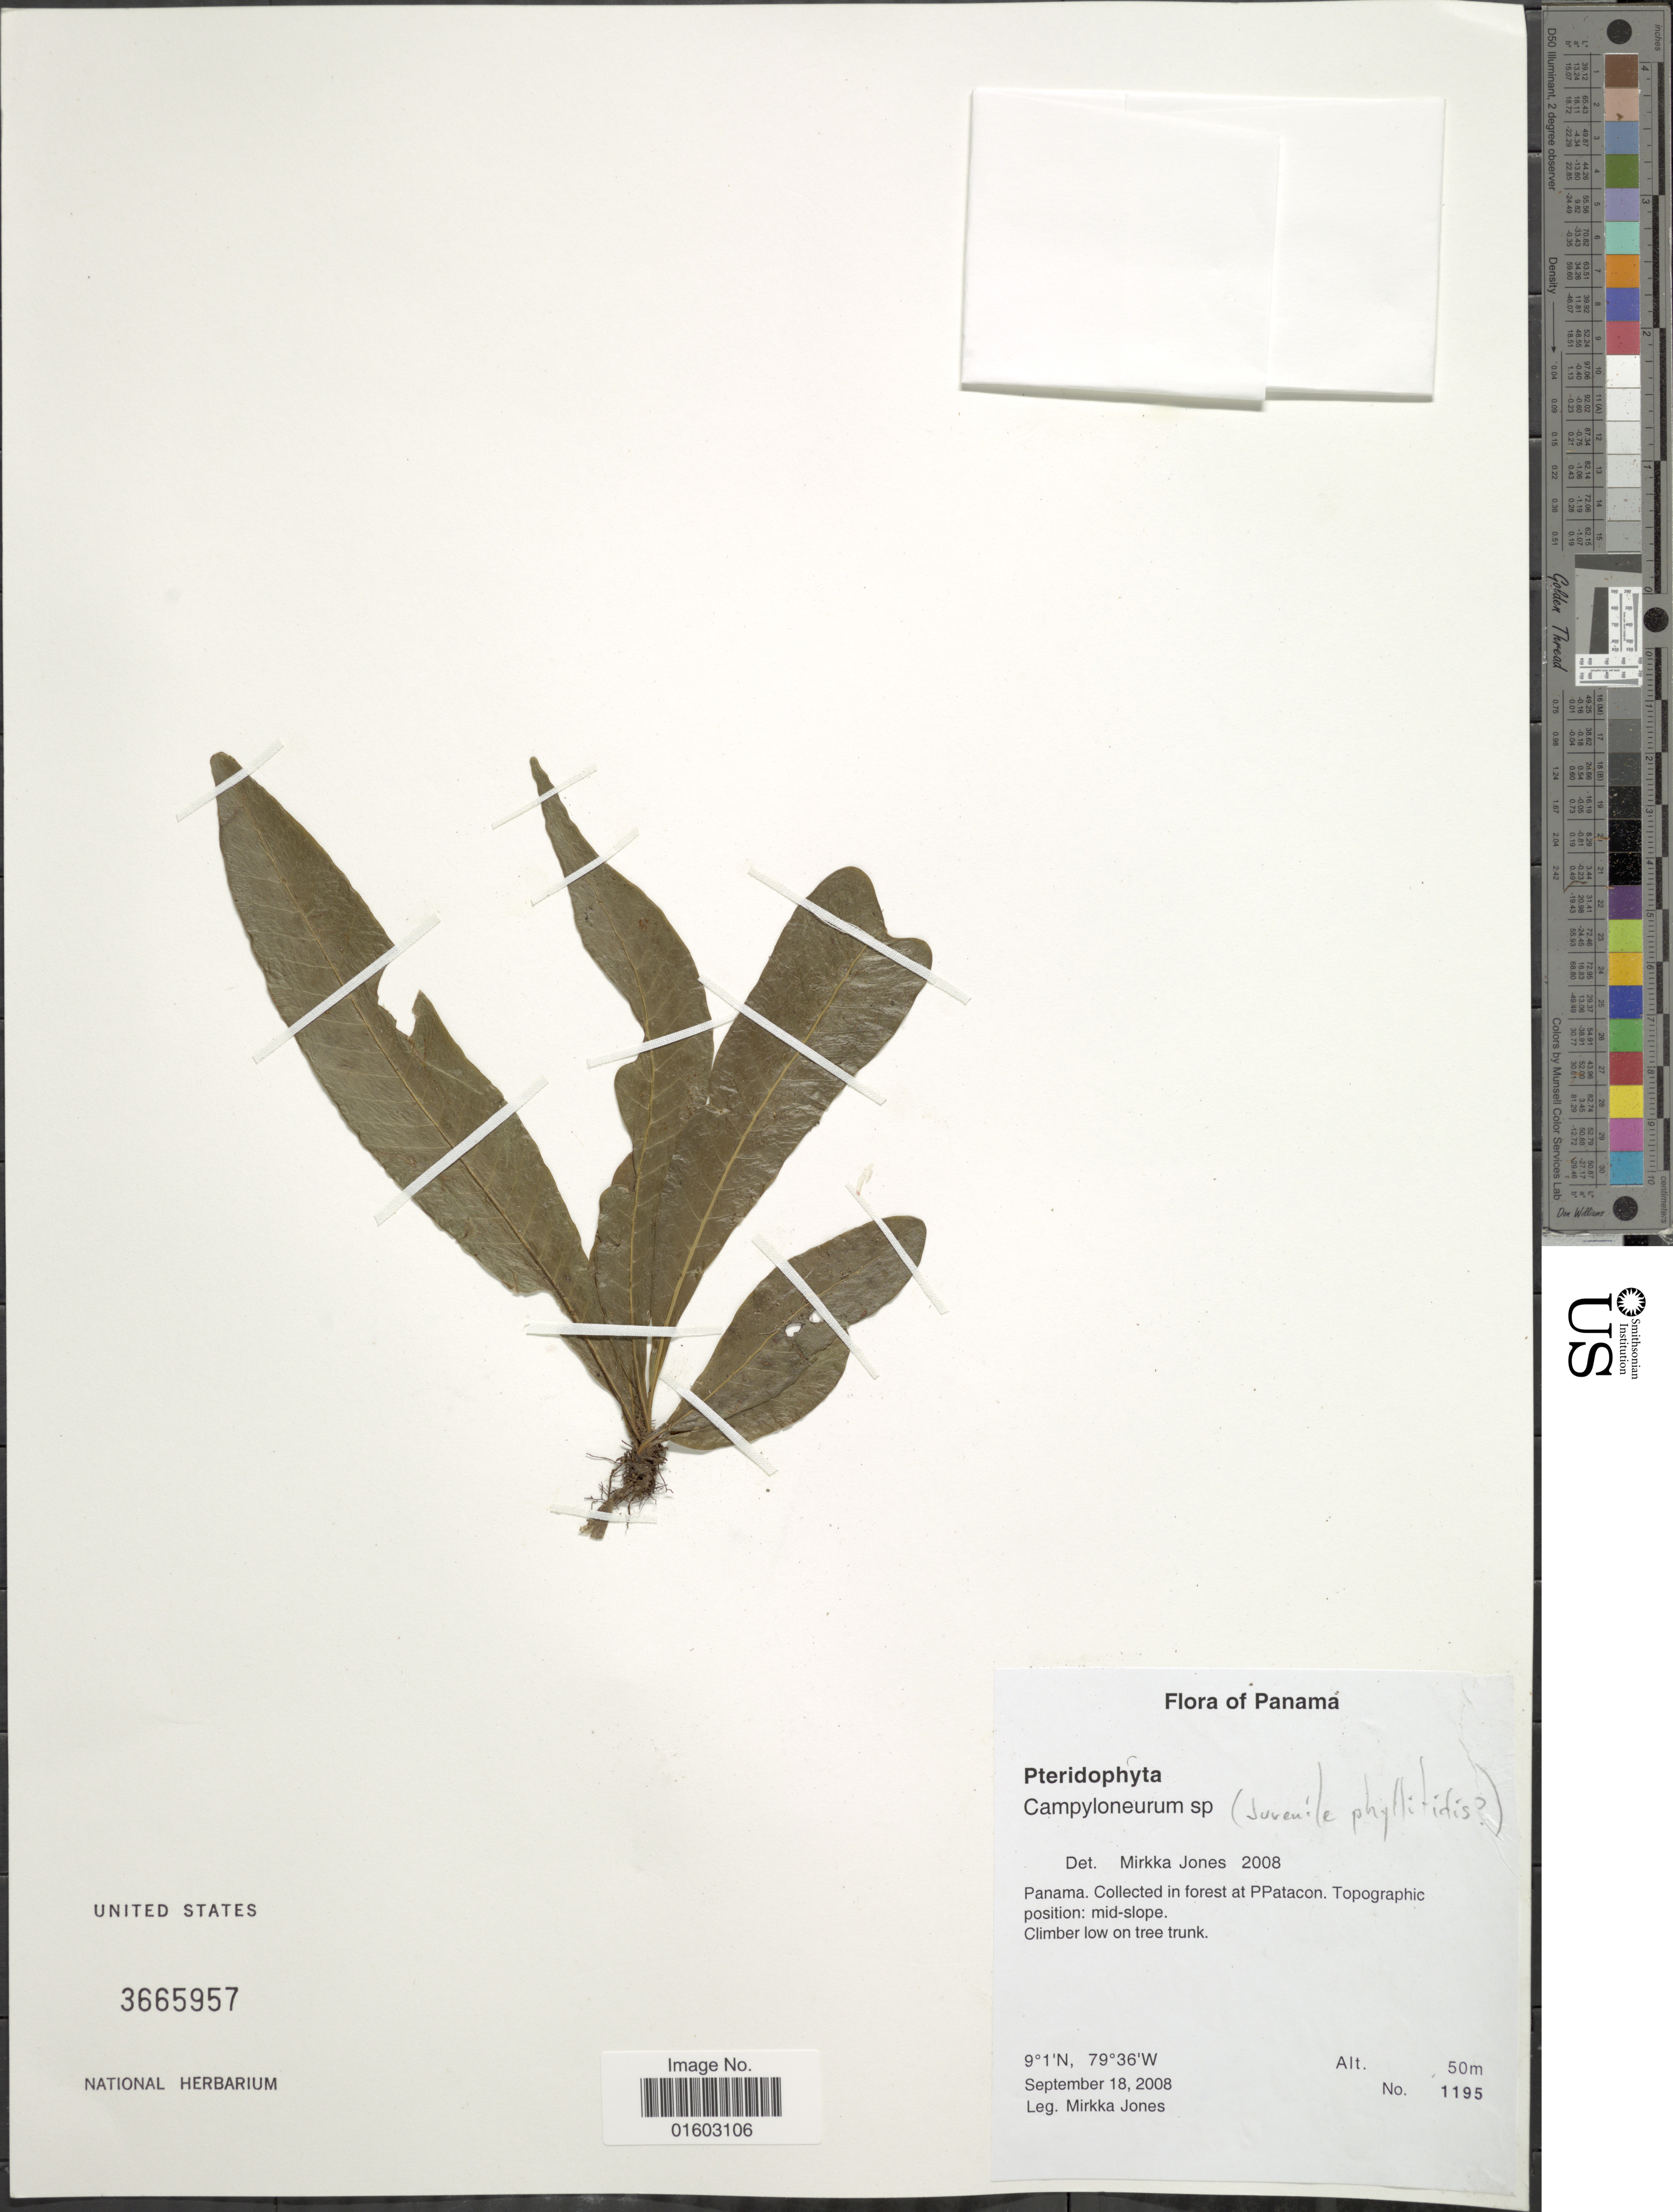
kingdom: Plantae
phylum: Tracheophyta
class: Polypodiopsida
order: Polypodiales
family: Polypodiaceae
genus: Campyloneurum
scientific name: Campyloneurum phyllitidis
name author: (L.) C. Presl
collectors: M. Jones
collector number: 1195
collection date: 2008-09-18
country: Panama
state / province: Panamá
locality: Collected in forest at PPatacon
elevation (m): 50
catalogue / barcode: US 3665957